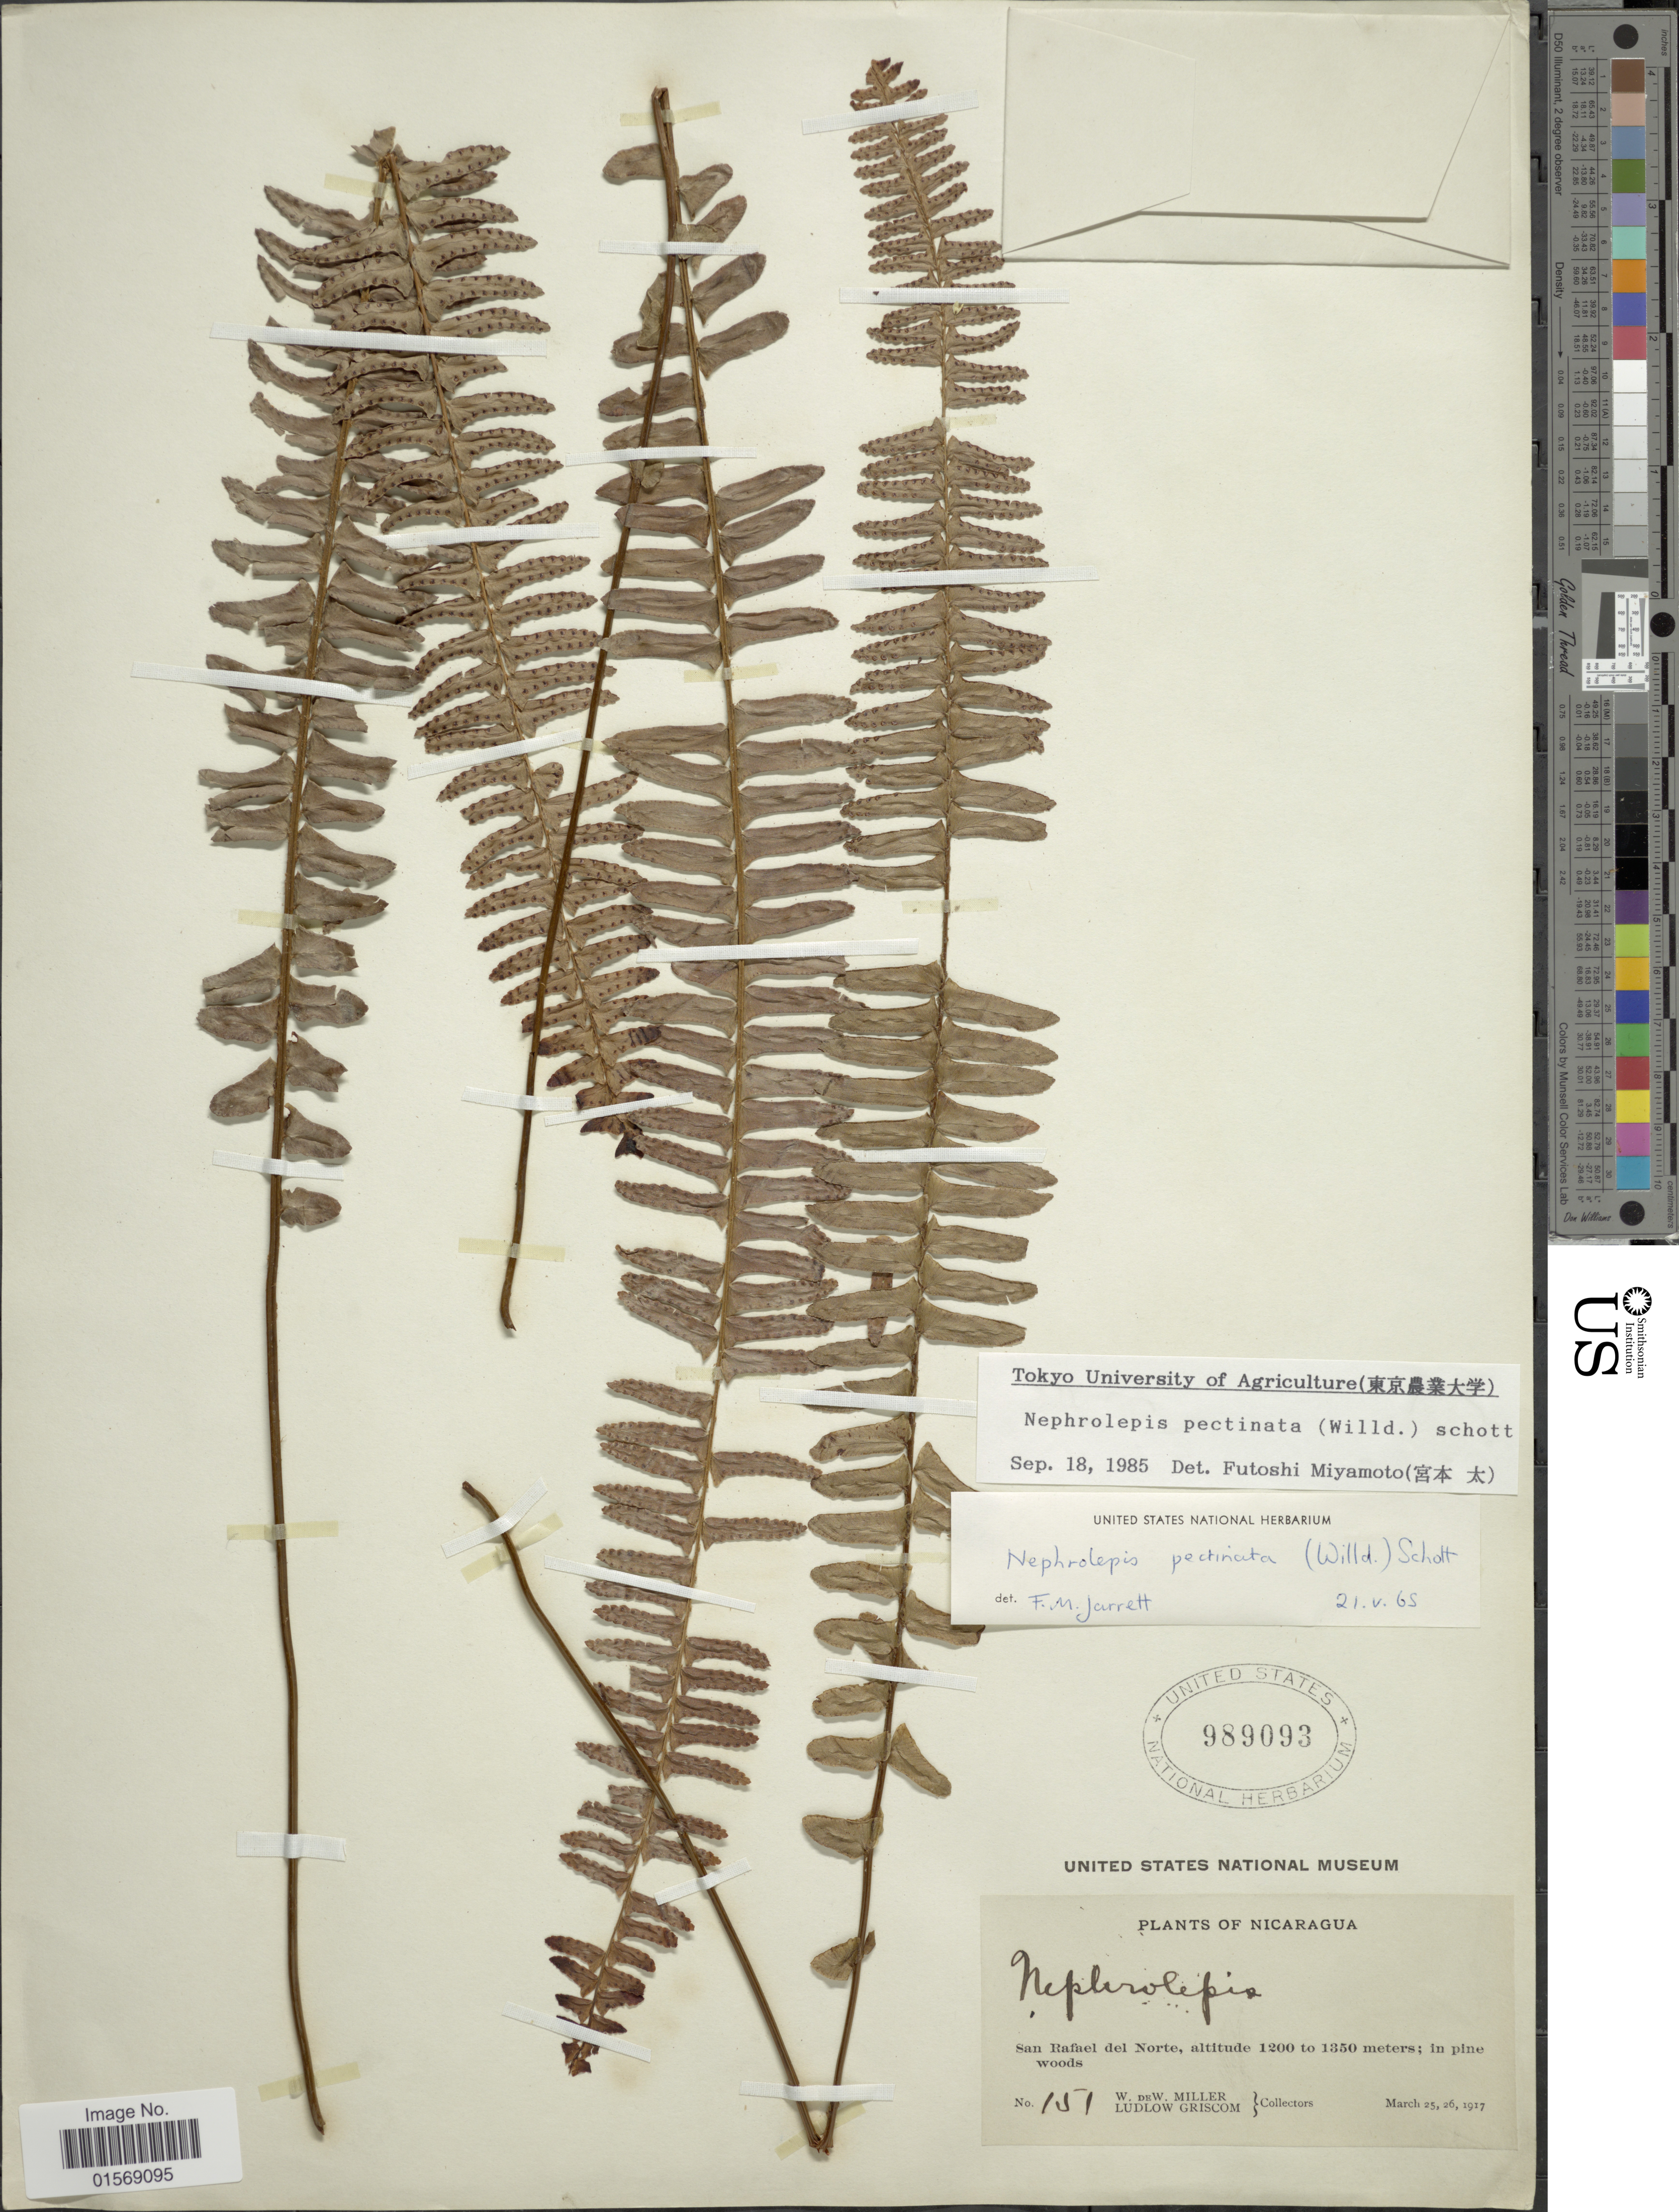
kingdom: Plantae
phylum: Tracheophyta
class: Polypodiopsida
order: Polypodiales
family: Nephrolepidaceae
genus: Nephrolepis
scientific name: Nephrolepis pectinata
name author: (Willd.) Schott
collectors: W. W. Miller & L. Griscom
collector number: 151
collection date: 1917-03-25/1917-03-26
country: Nicaragua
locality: San Rafael del Norte.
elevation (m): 1200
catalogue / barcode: US 989093